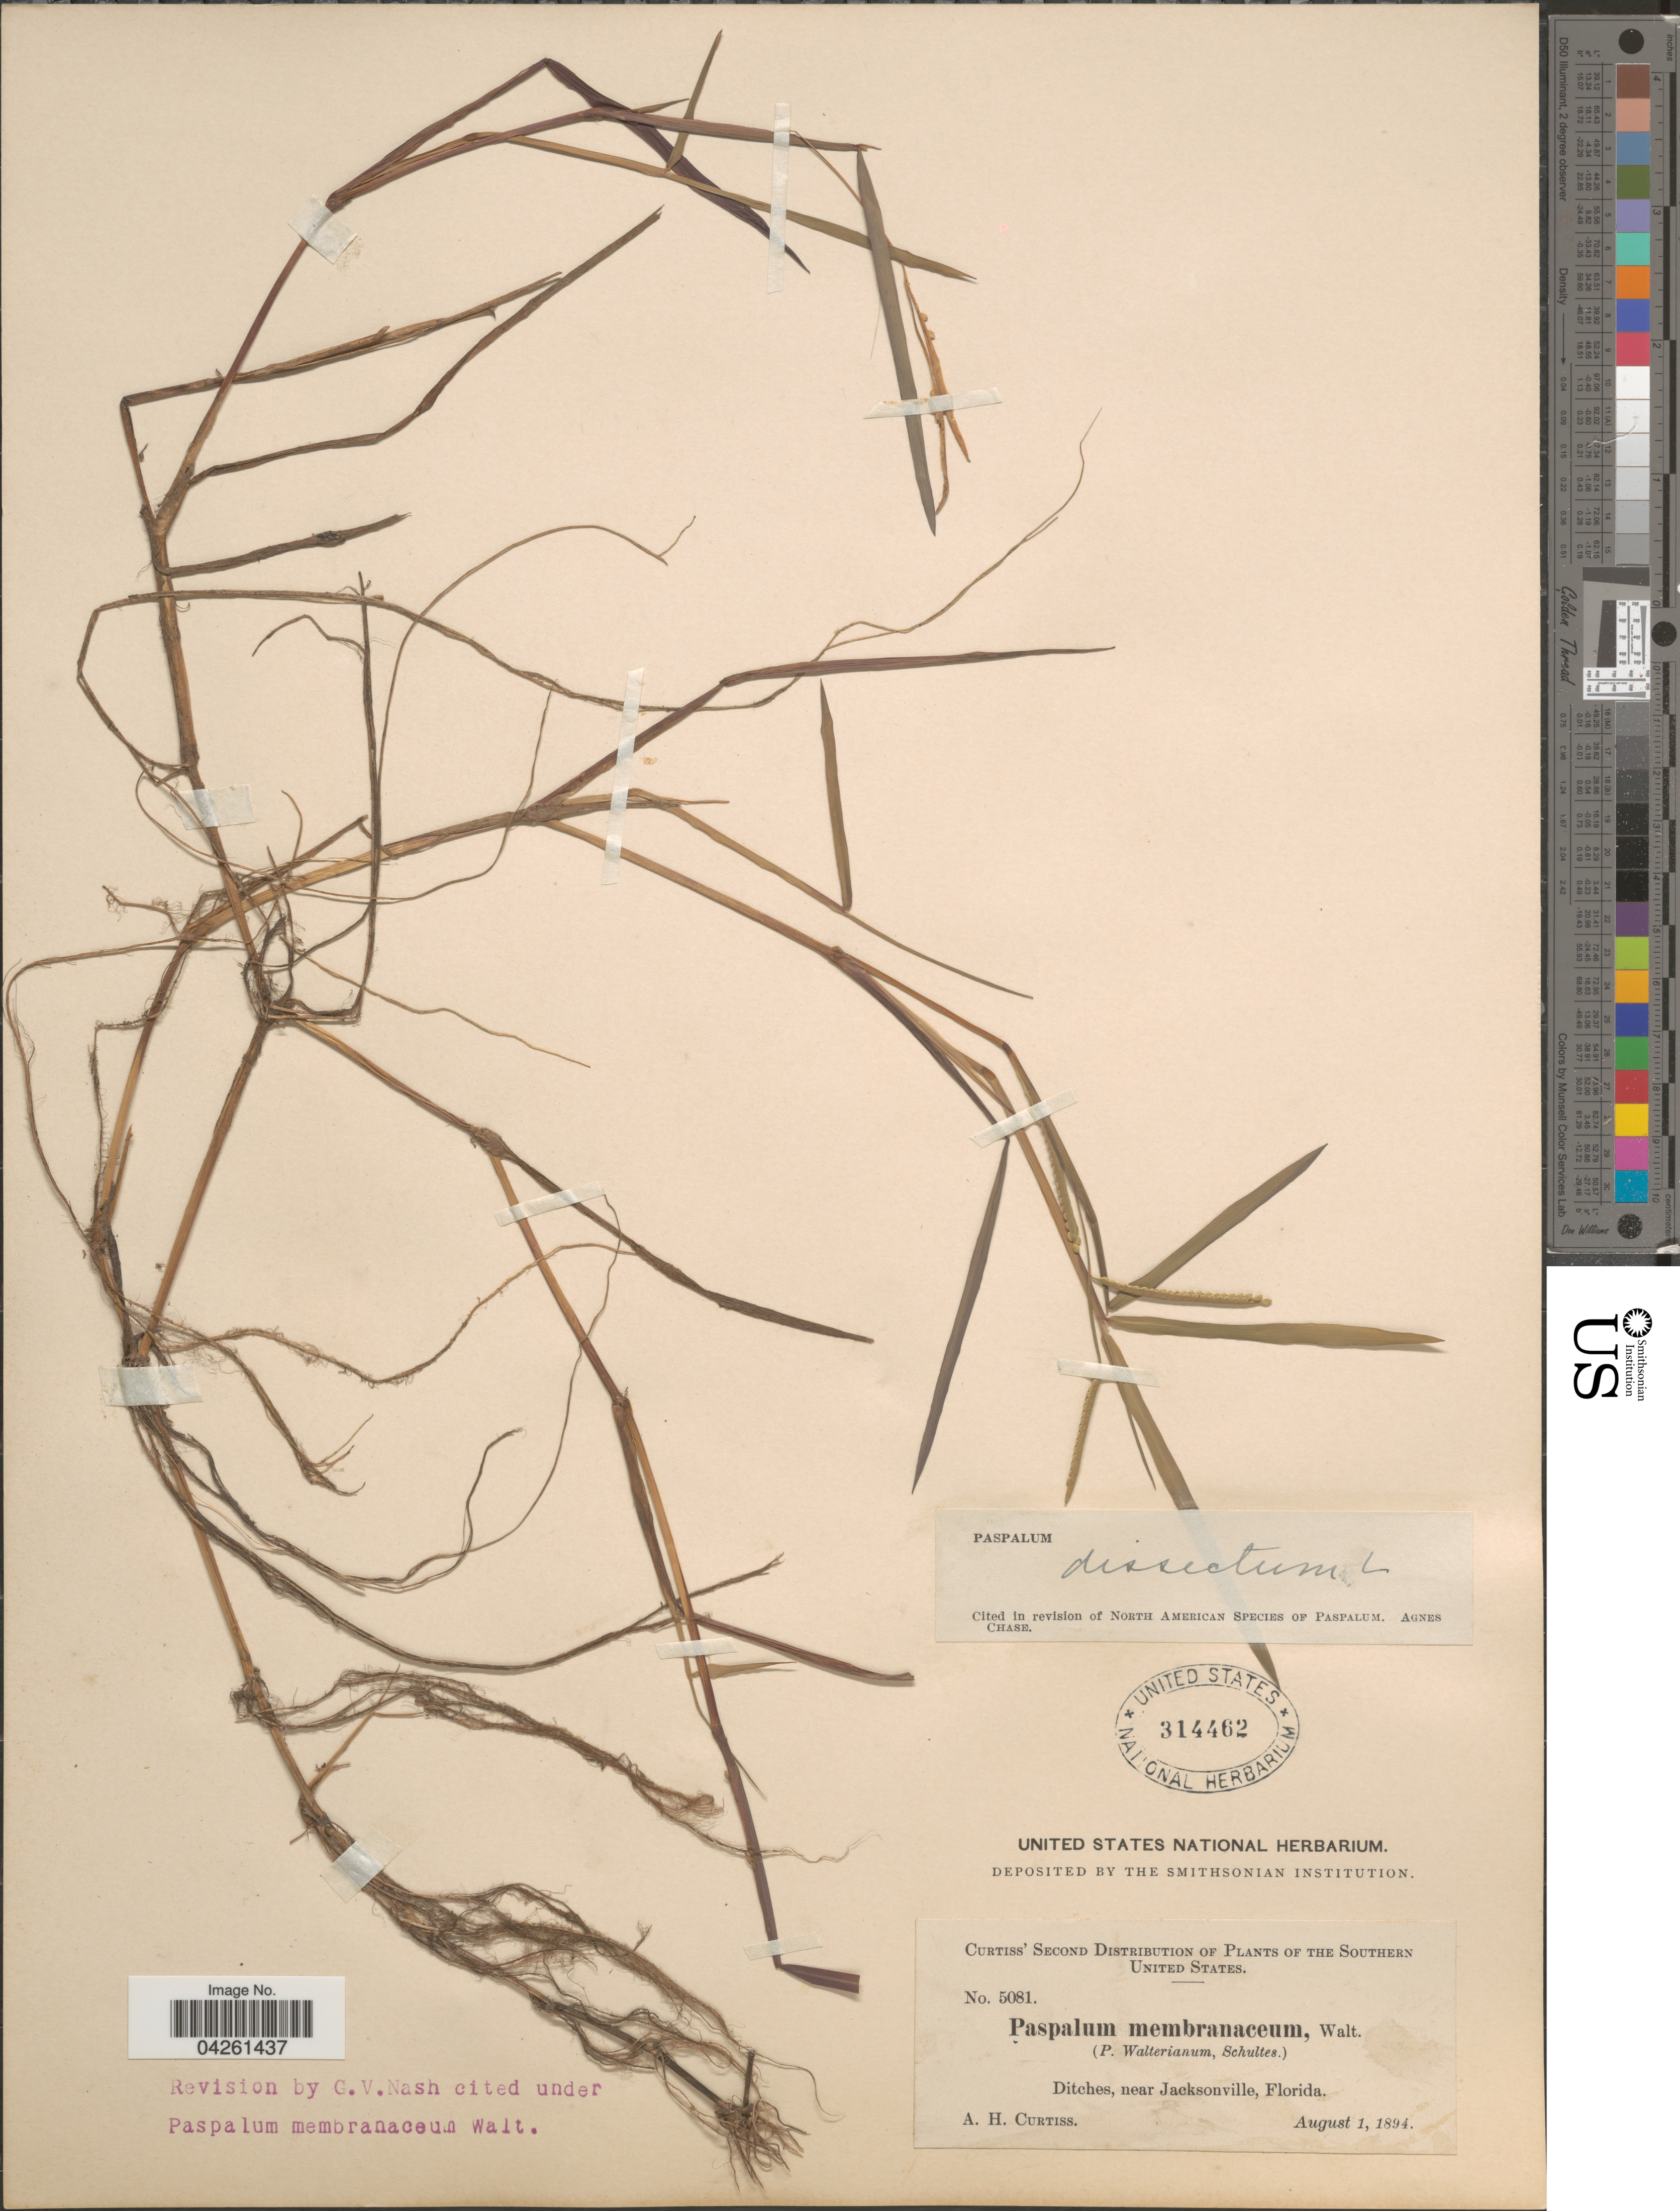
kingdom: Plantae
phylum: Tracheophyta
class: Liliopsida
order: Poales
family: Poaceae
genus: Paspalum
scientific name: Paspalum dissectum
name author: (L.) L.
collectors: A. H. Curtiss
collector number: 5081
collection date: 1894-08-01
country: United States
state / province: Florida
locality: The Southern United States. Ditches, near Jacksonville.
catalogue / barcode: US 314462